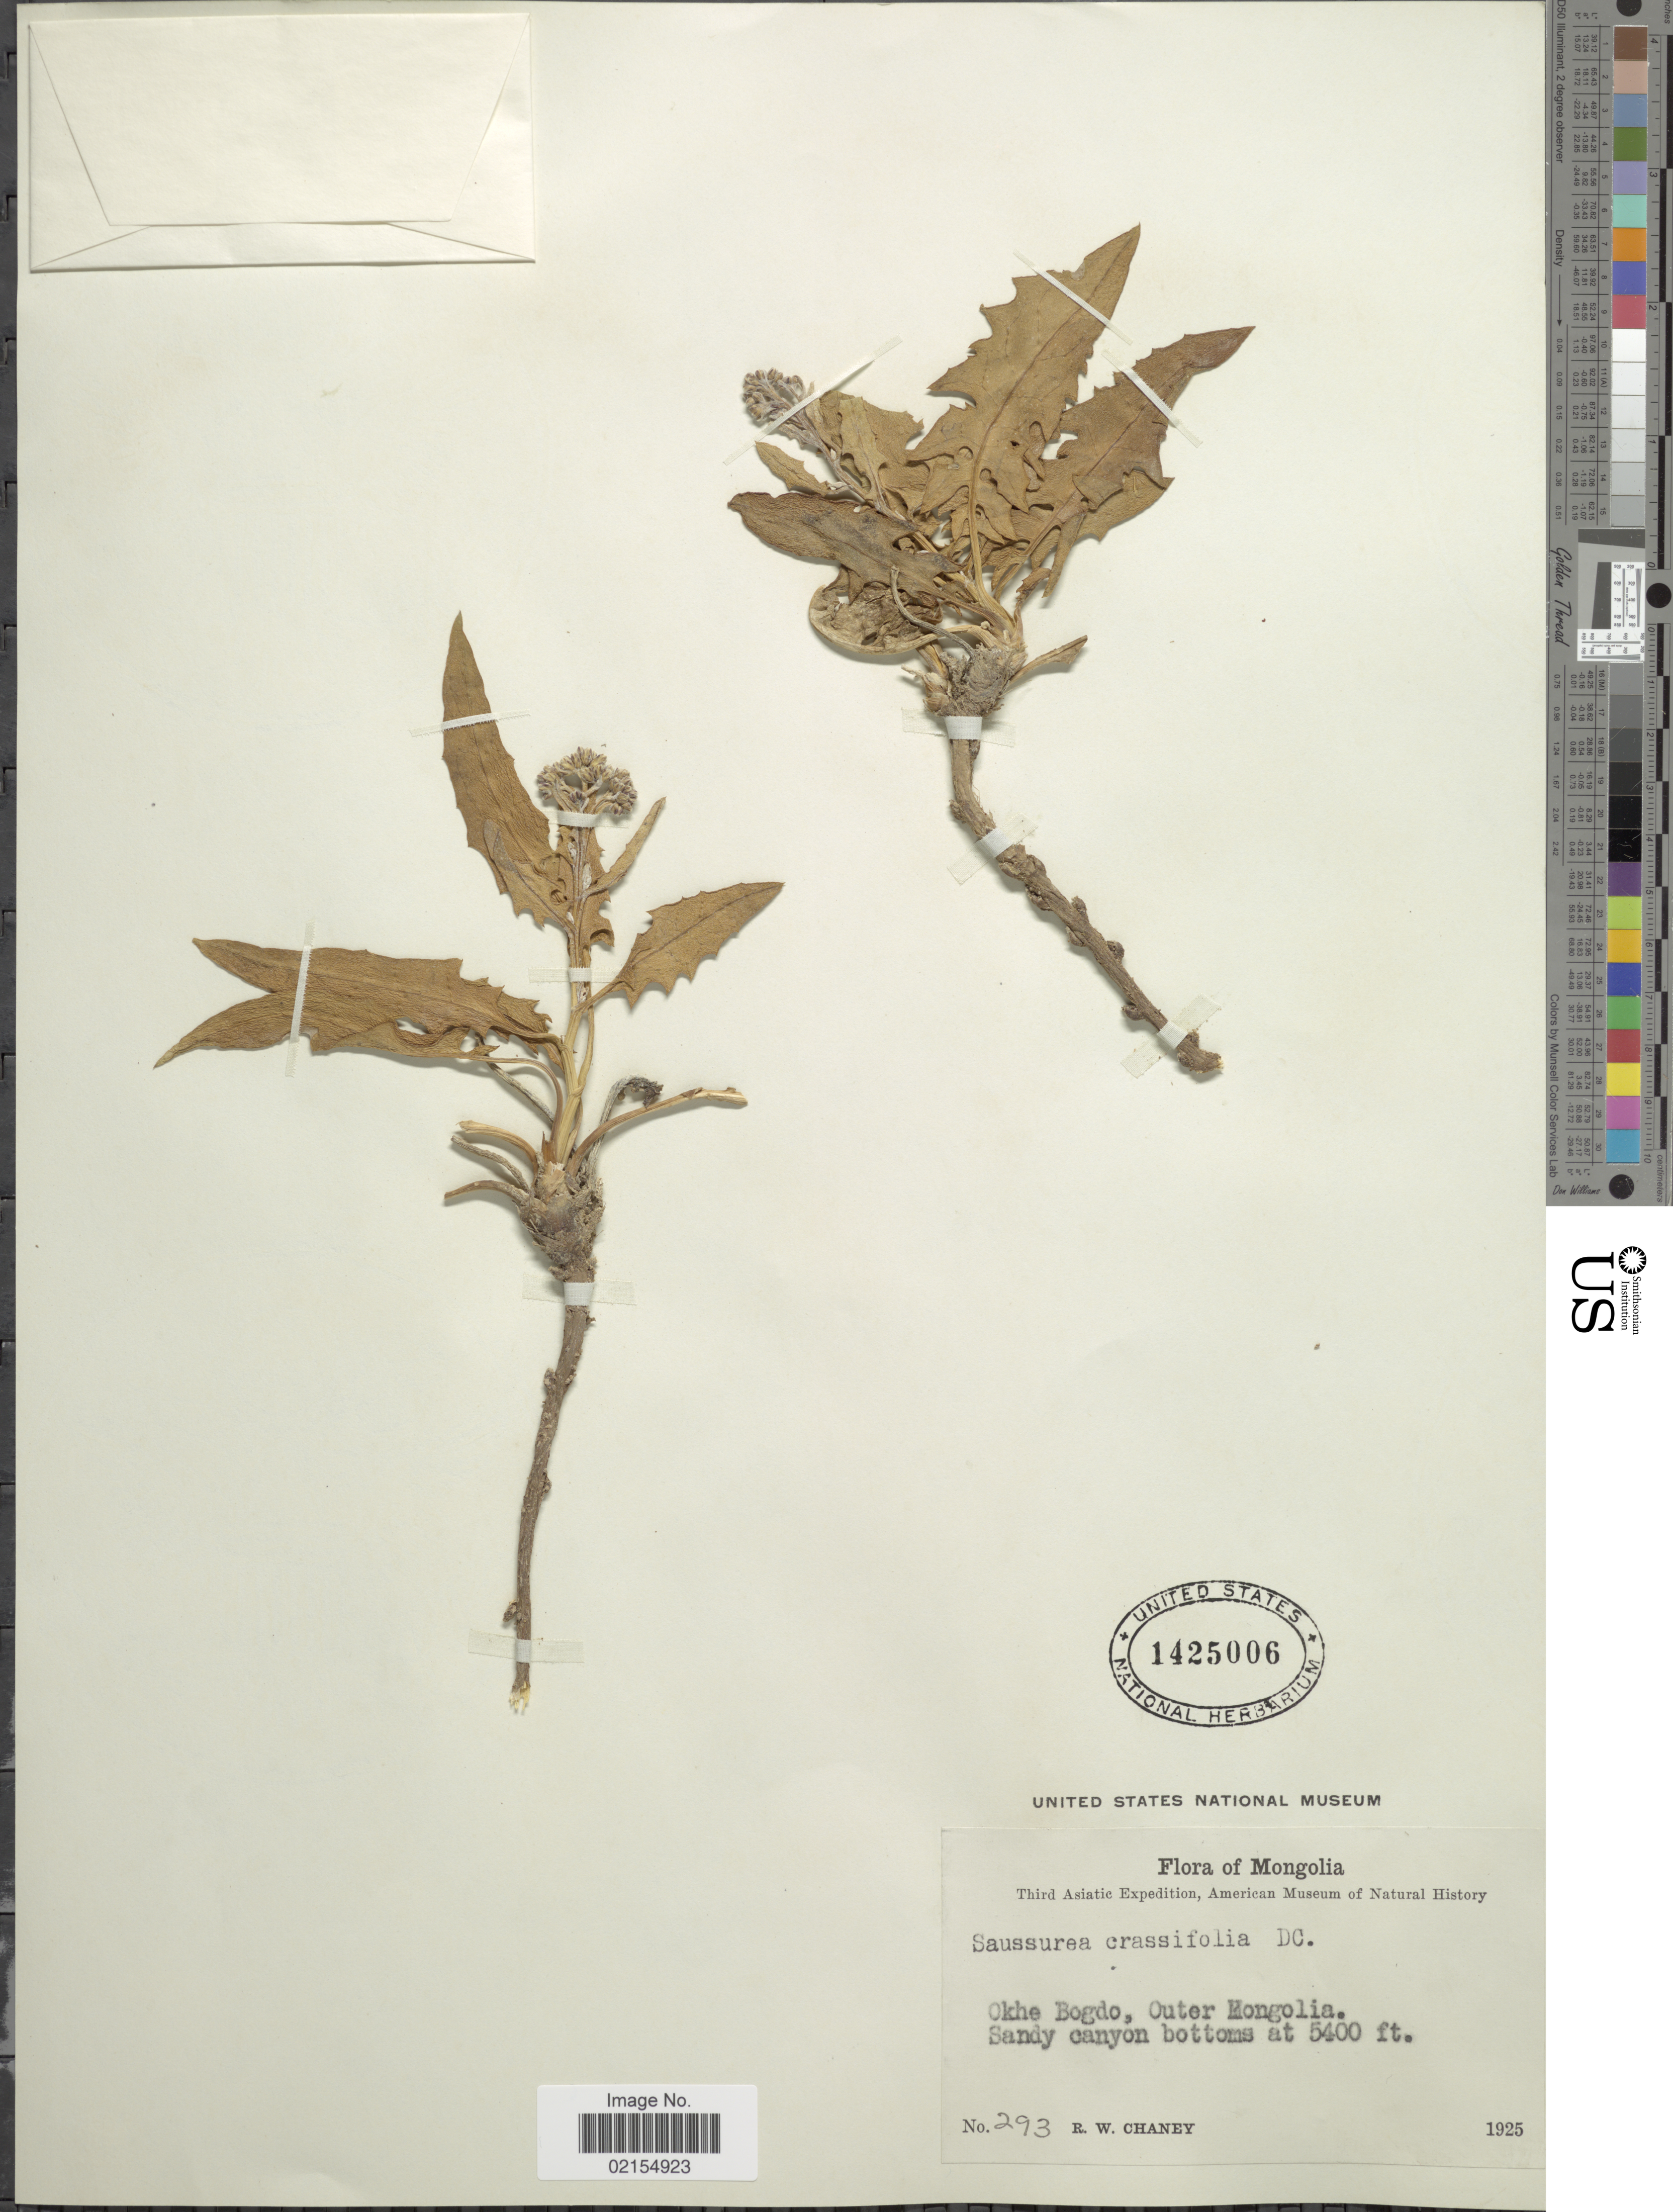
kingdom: Plantae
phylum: Tracheophyta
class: Magnoliopsida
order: Asterales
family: Asteraceae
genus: Saussurea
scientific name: Saussurea crassifolia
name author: DC.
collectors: R. Chaney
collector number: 293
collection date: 1925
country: Mongolia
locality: Okhe Bogdo, Outer Mongolia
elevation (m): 1646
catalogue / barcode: US 1425006